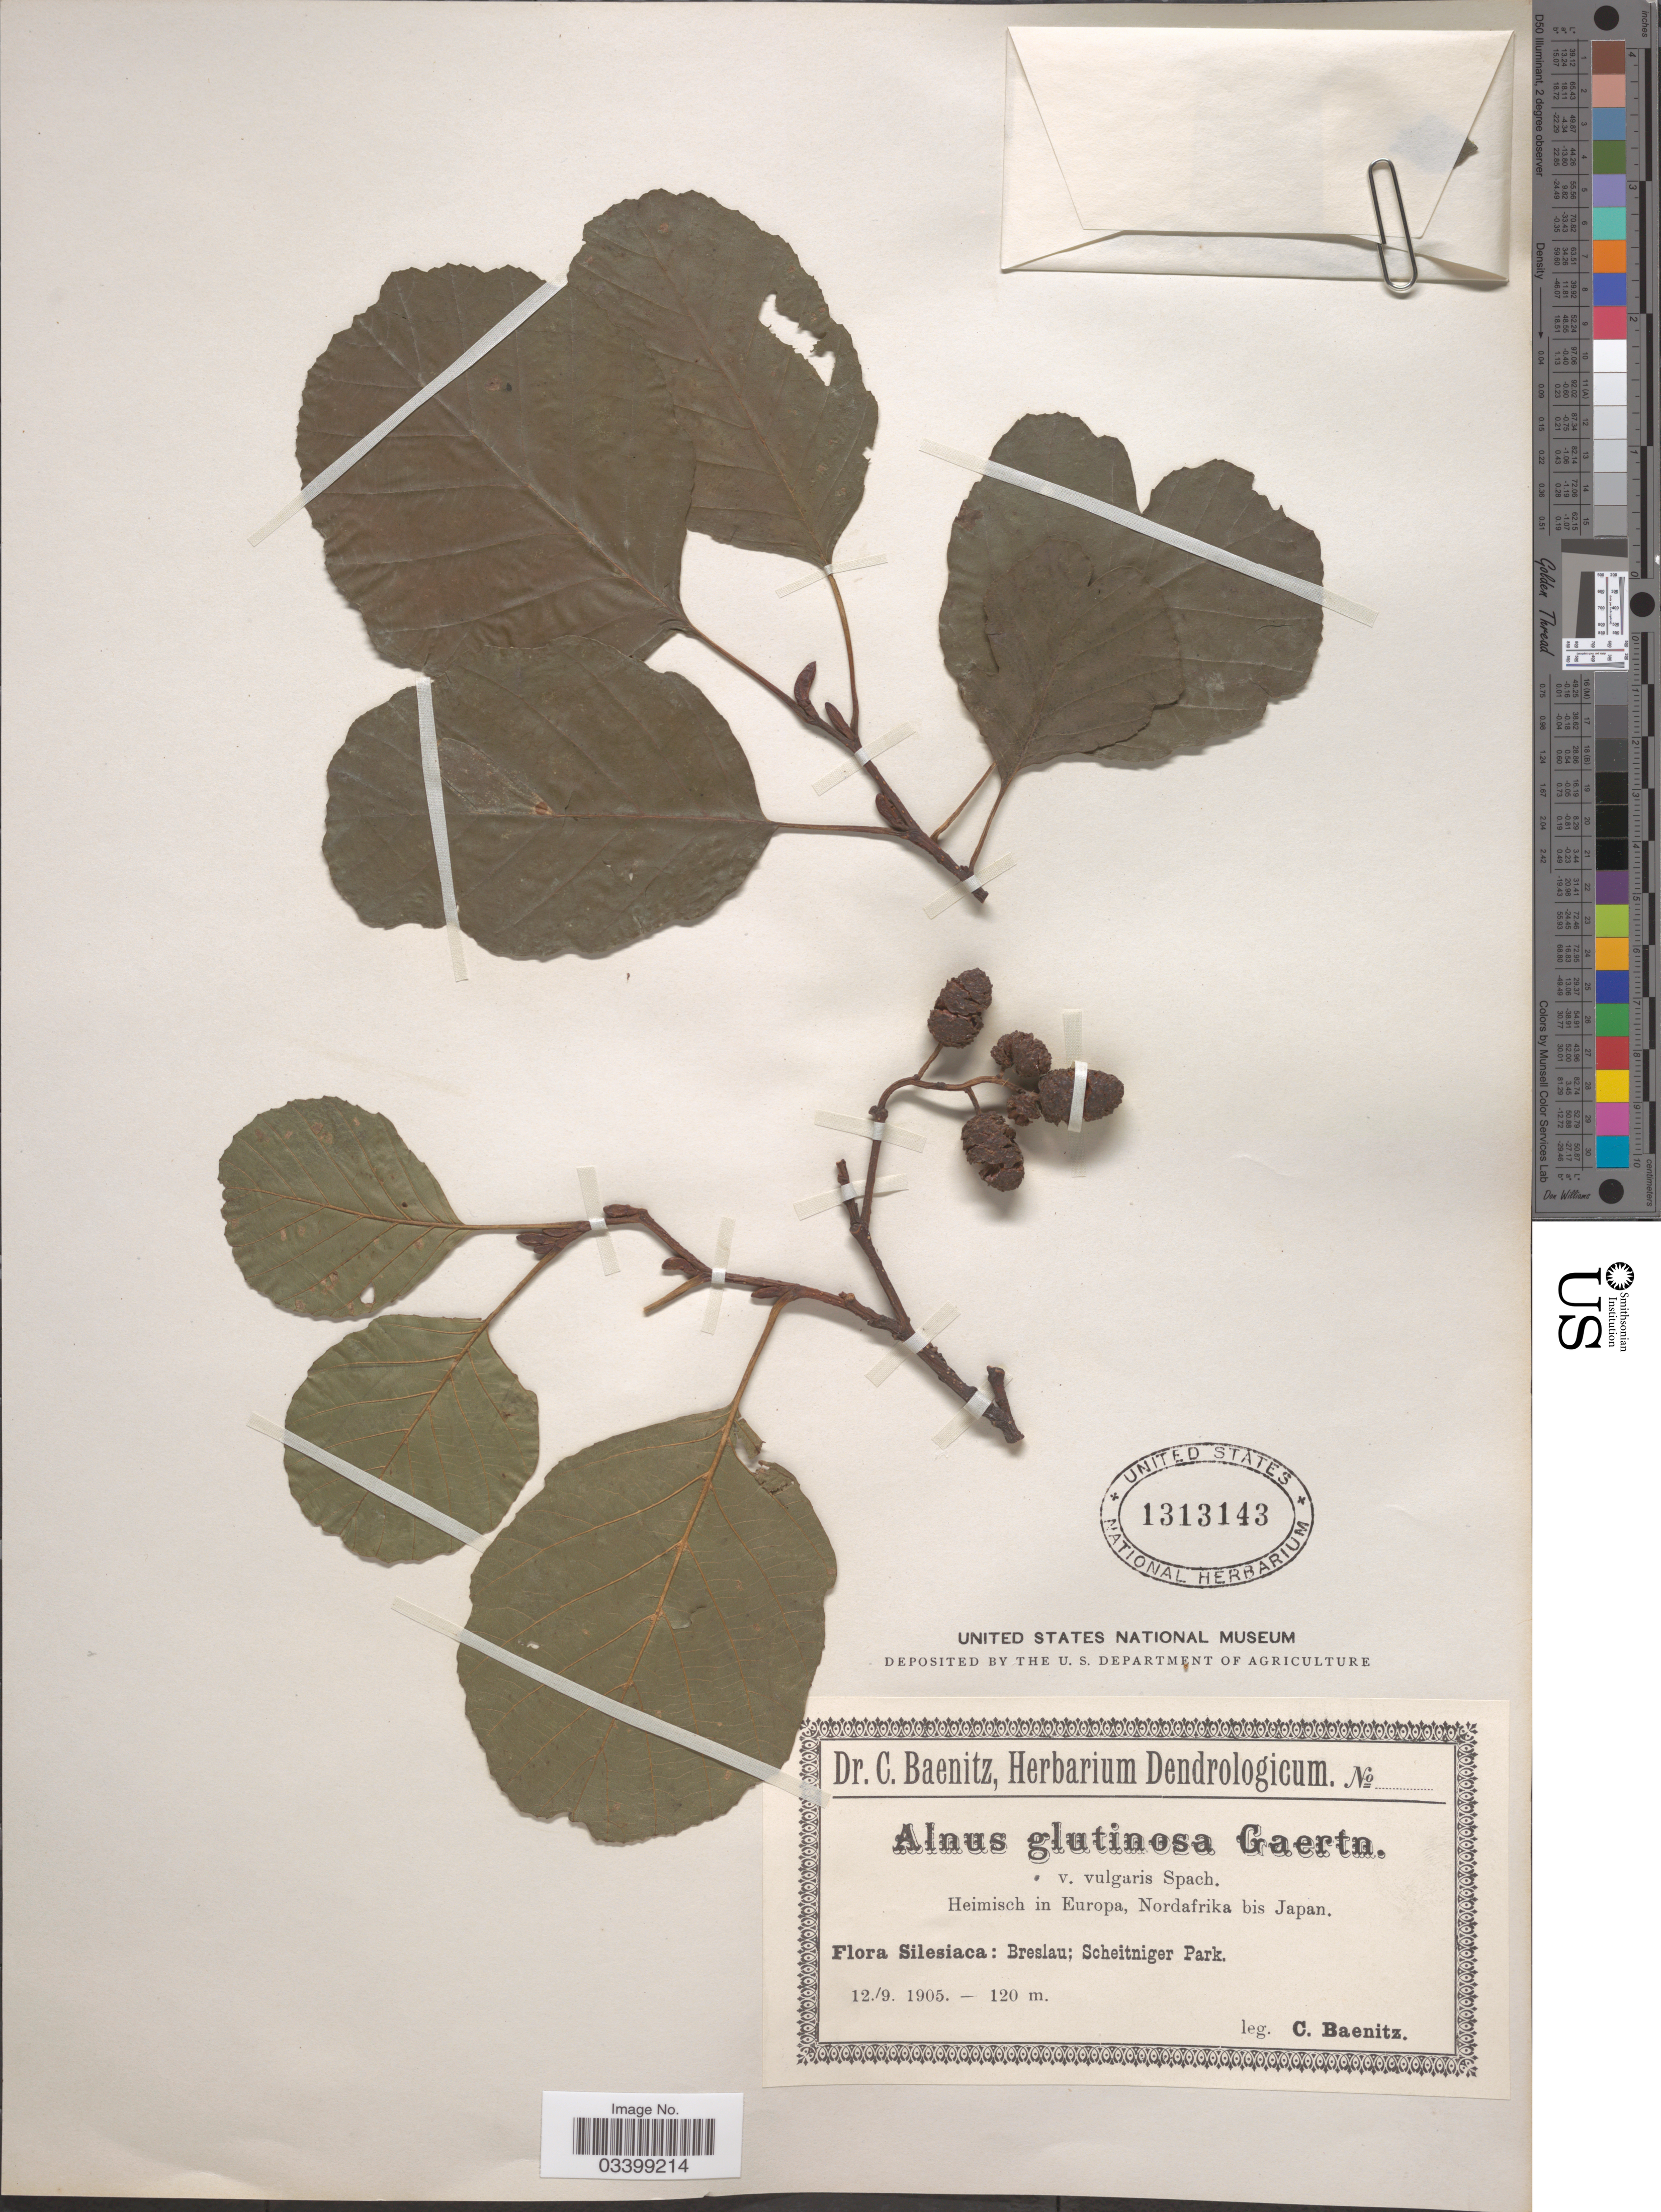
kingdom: Plantae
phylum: Tracheophyta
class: Magnoliopsida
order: Fagales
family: Betulaceae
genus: Alnus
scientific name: Alnus glutinosa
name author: (L.) Gaertn.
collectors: C. G. Baenitz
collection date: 1905-09-12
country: Poland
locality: Silesiaca: Breslau; Scheitniger Park.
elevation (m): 120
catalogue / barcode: US 1313143